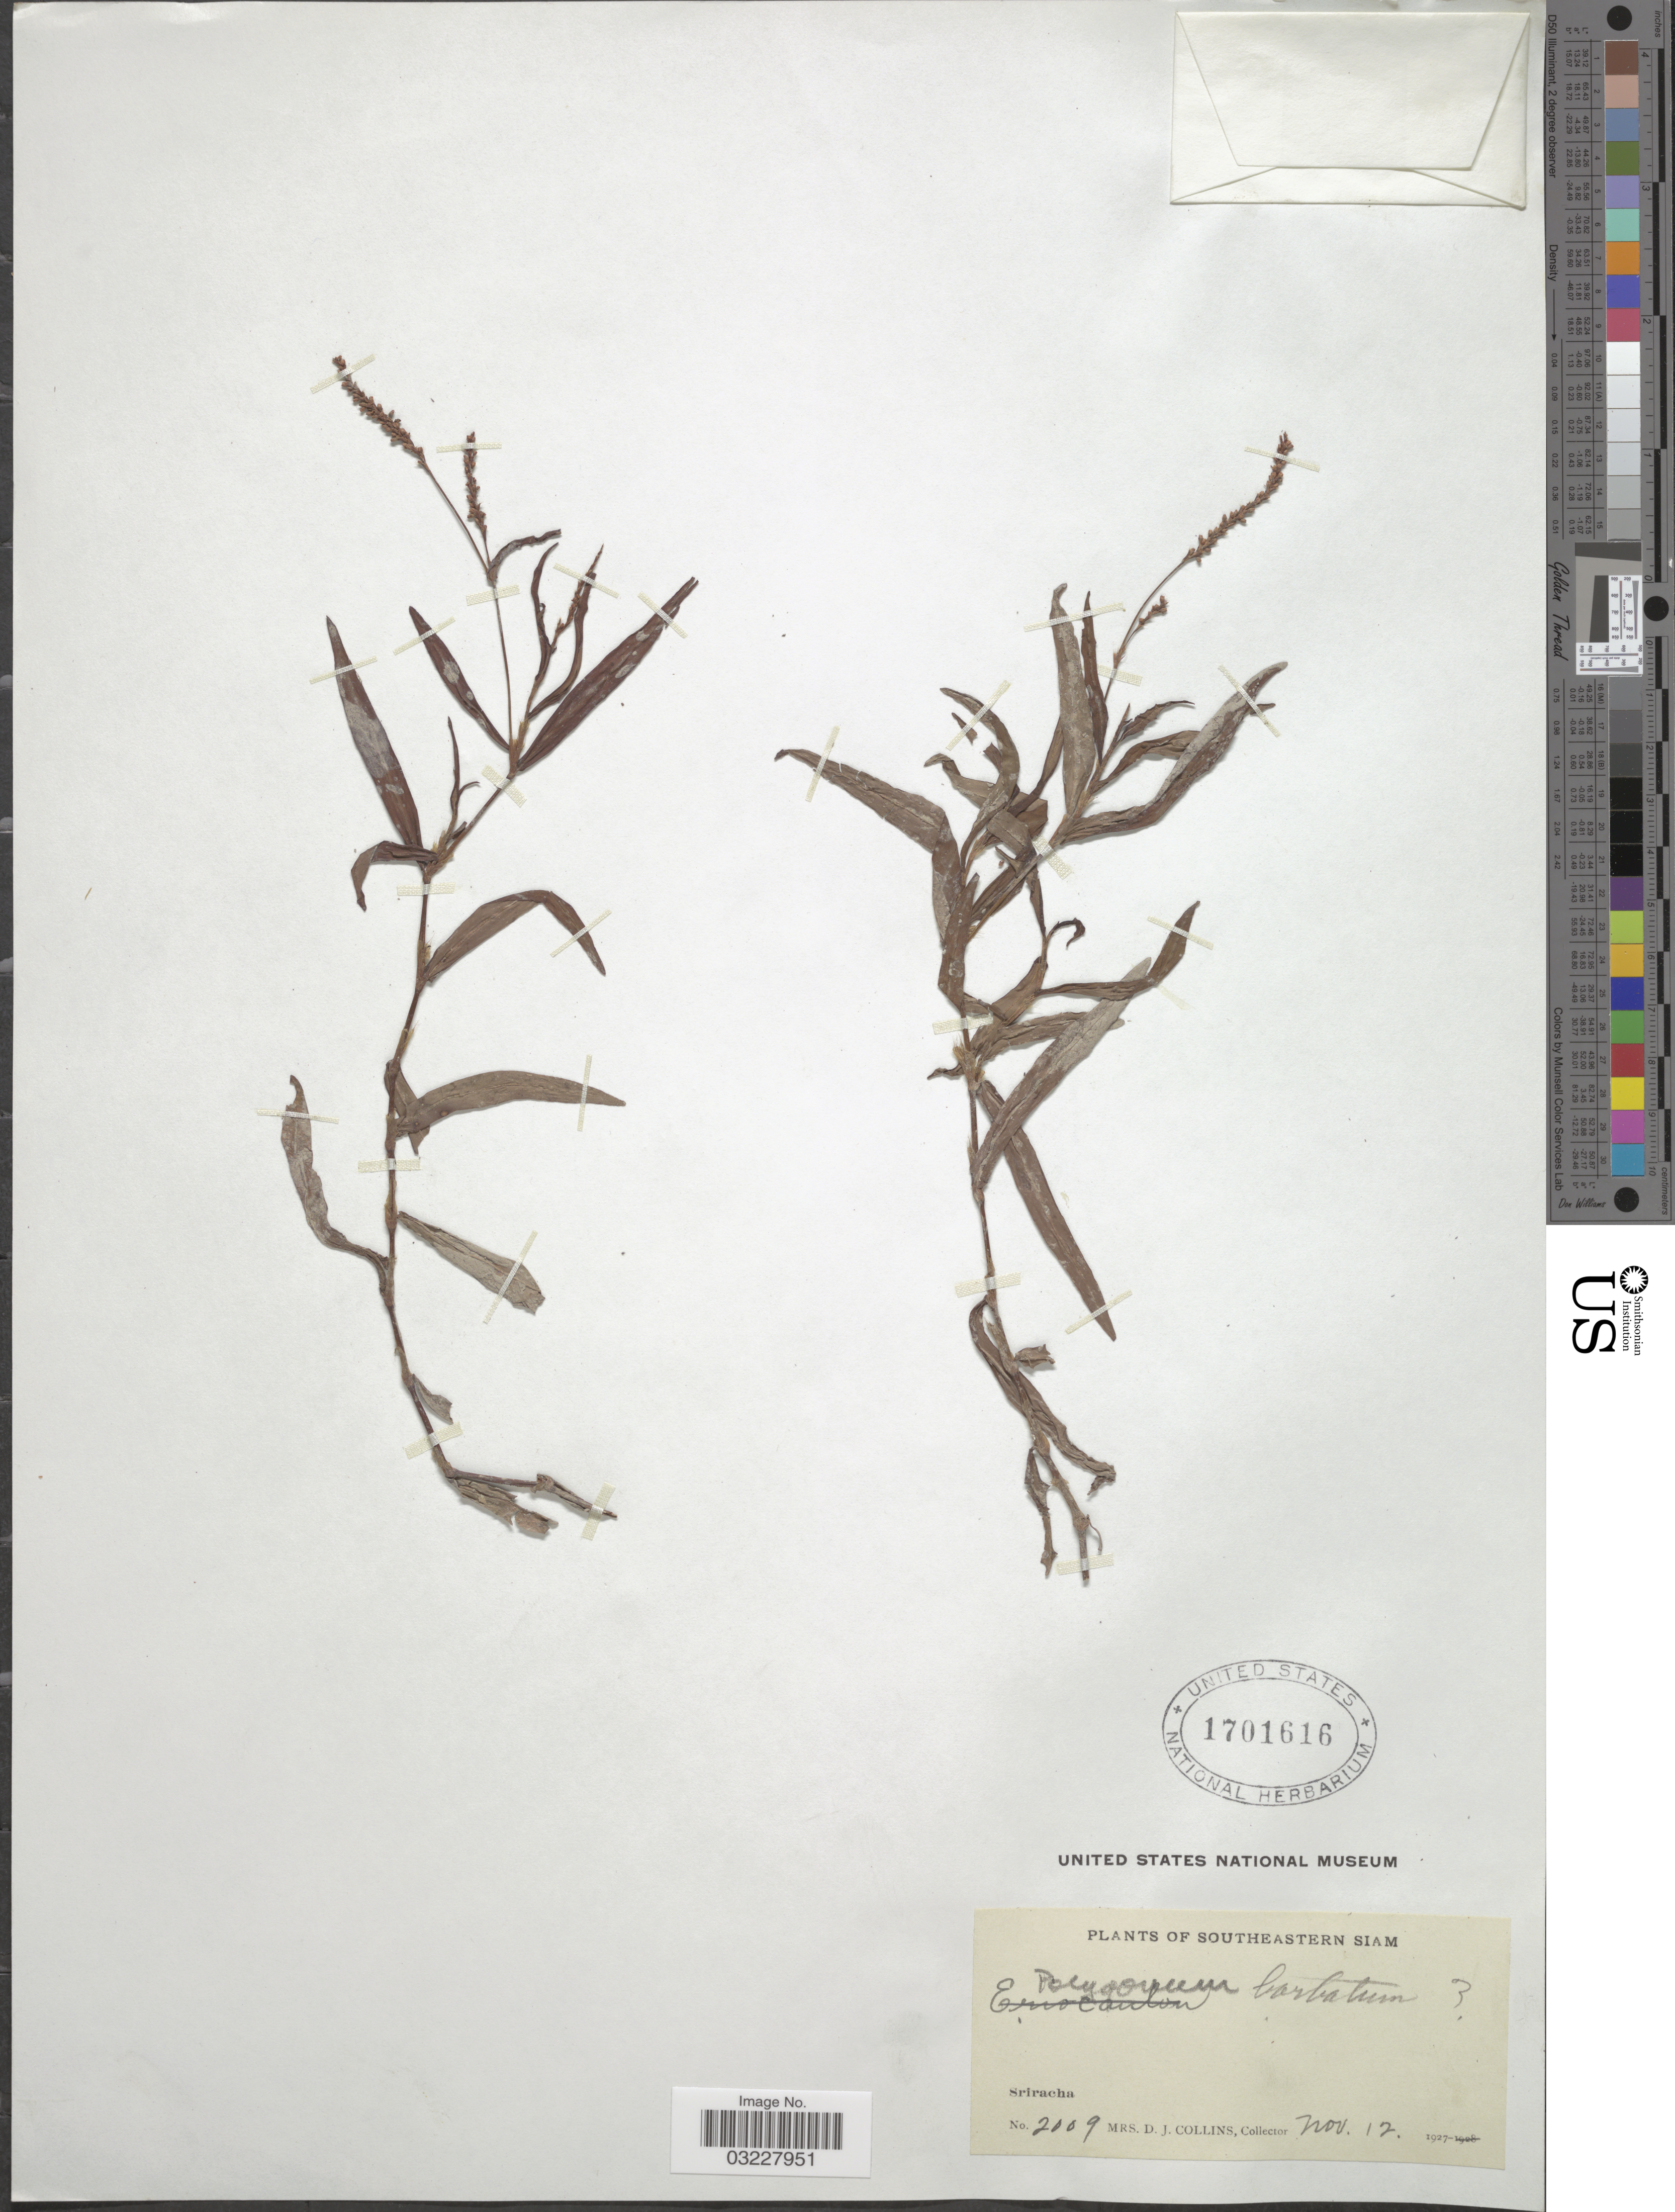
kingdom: Plantae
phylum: Tracheophyta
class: Magnoliopsida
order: Caryophyllales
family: Polygonaceae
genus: Polygonum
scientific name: Polygonum barbatum var. barbatum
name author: L.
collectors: Mrs. D. J. Collins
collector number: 2009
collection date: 1927-11-12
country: Thailand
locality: Southeastern Siam. Sriracha.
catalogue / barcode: US 1701616